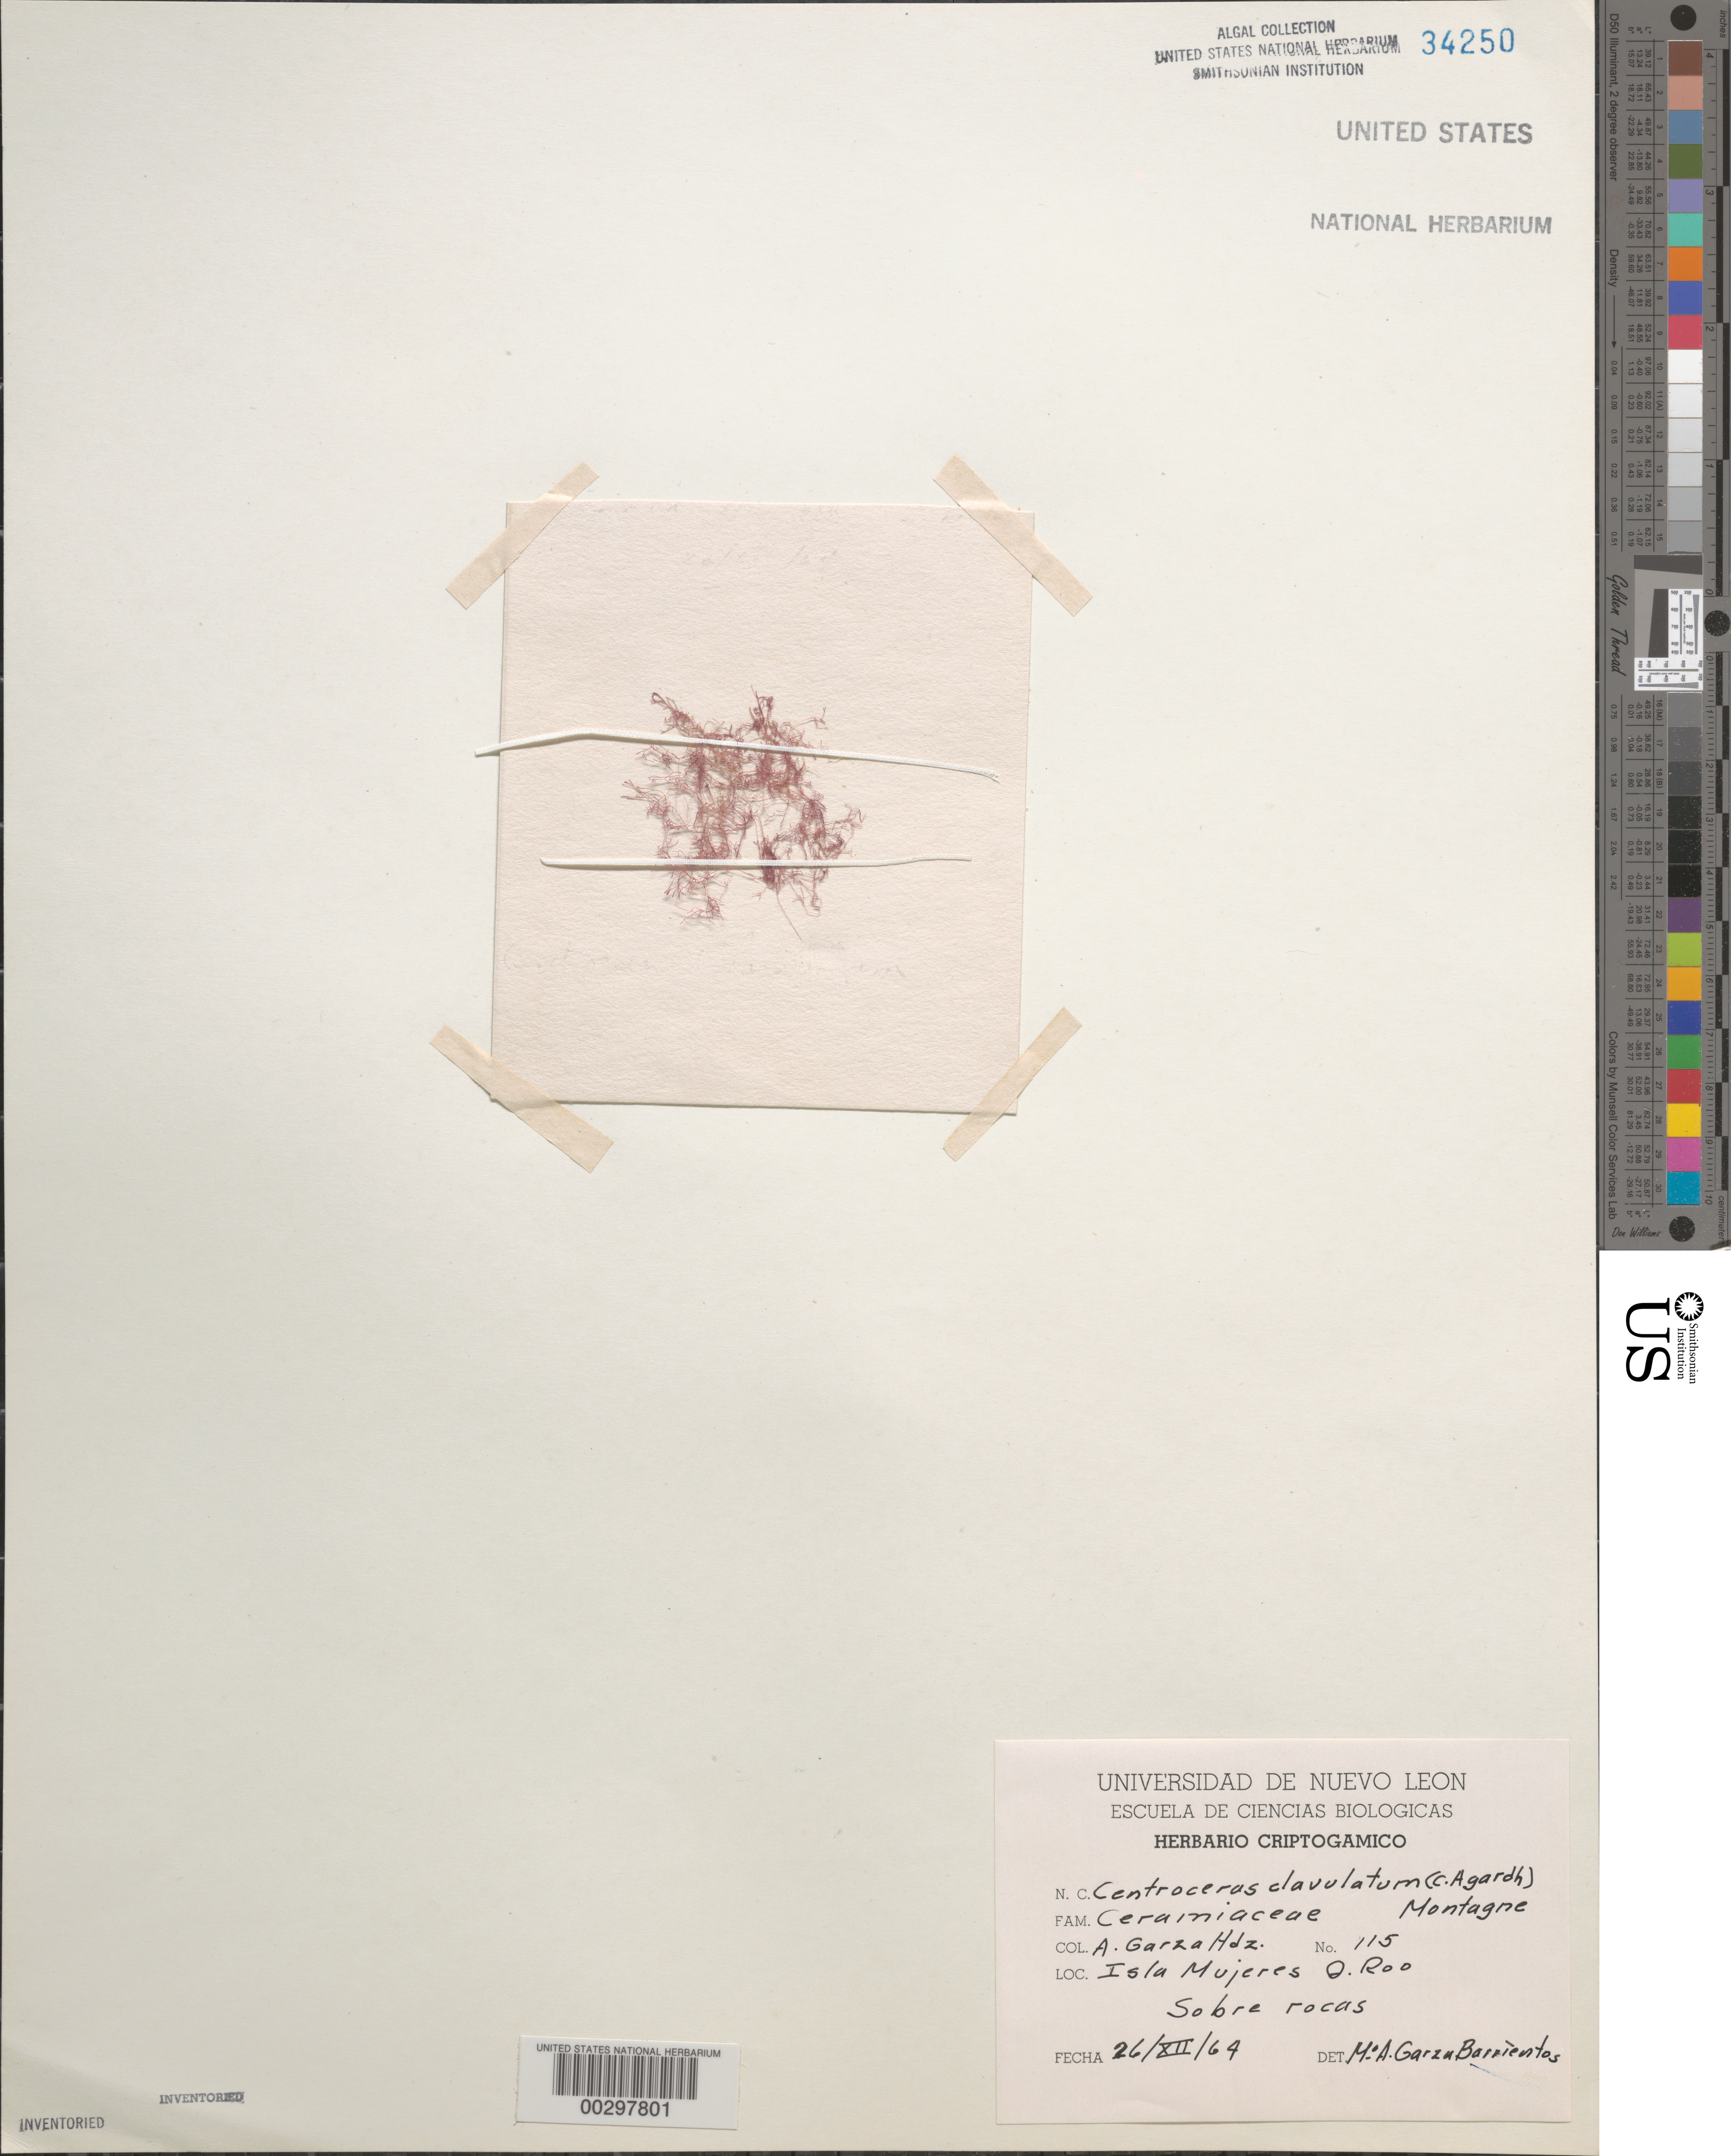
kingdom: Plantae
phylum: Rhodophyta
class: Florideophyceae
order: Ceramiales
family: Ceramiaceae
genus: Centroceras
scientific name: Centroceras clavulatum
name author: (C. Agardh) Mont.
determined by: Garza Barrientos, M. A.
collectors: A. Garza Hernandez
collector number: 115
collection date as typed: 26 Dec 1964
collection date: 1964-12-26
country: Mexico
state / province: Quintana Roo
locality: Isla mujeres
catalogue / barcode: US 34250